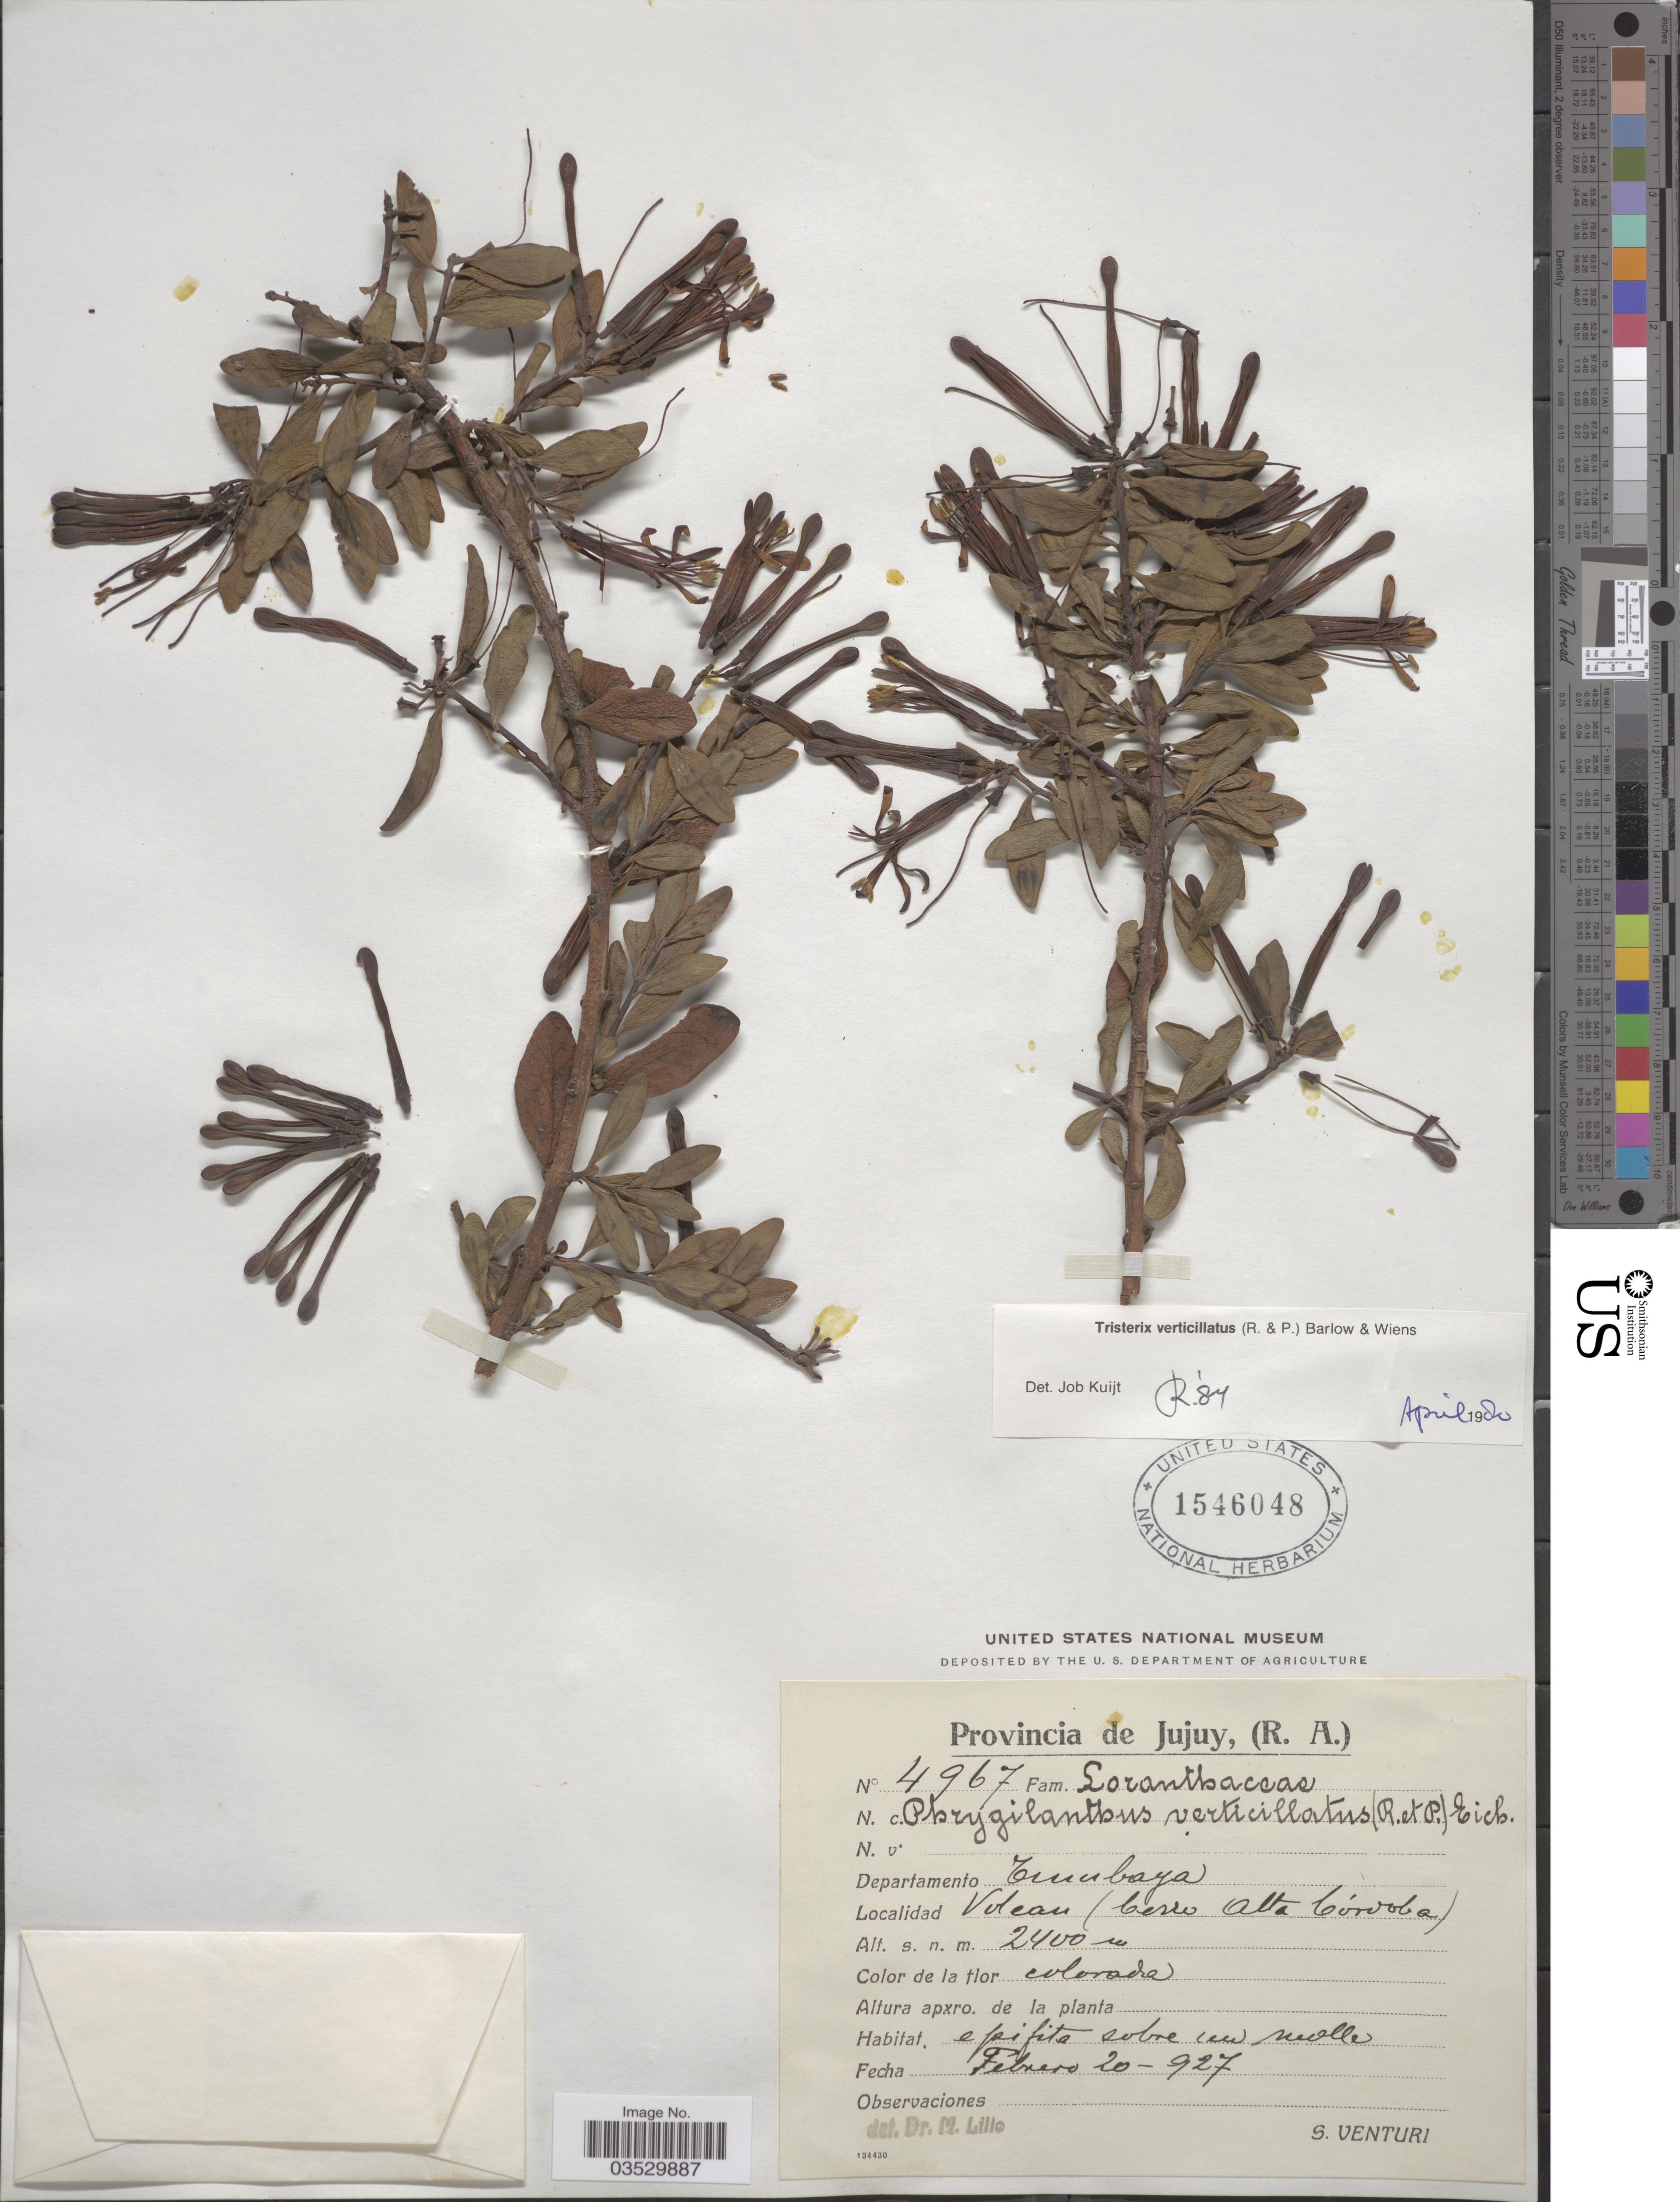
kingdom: Plantae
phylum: Tracheophyta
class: Magnoliopsida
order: Santalales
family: Loranthaceae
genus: Tristerix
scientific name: Tristerix verticillatus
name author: (Ruiz & Pav.) Barlow & Wiens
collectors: S. Venturi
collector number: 4967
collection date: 1927-02-20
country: Argentina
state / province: Jujuy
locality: Departamento Tumbaya. Volcan (Cerro Alta Córdoba).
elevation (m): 2400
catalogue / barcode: US 1546048